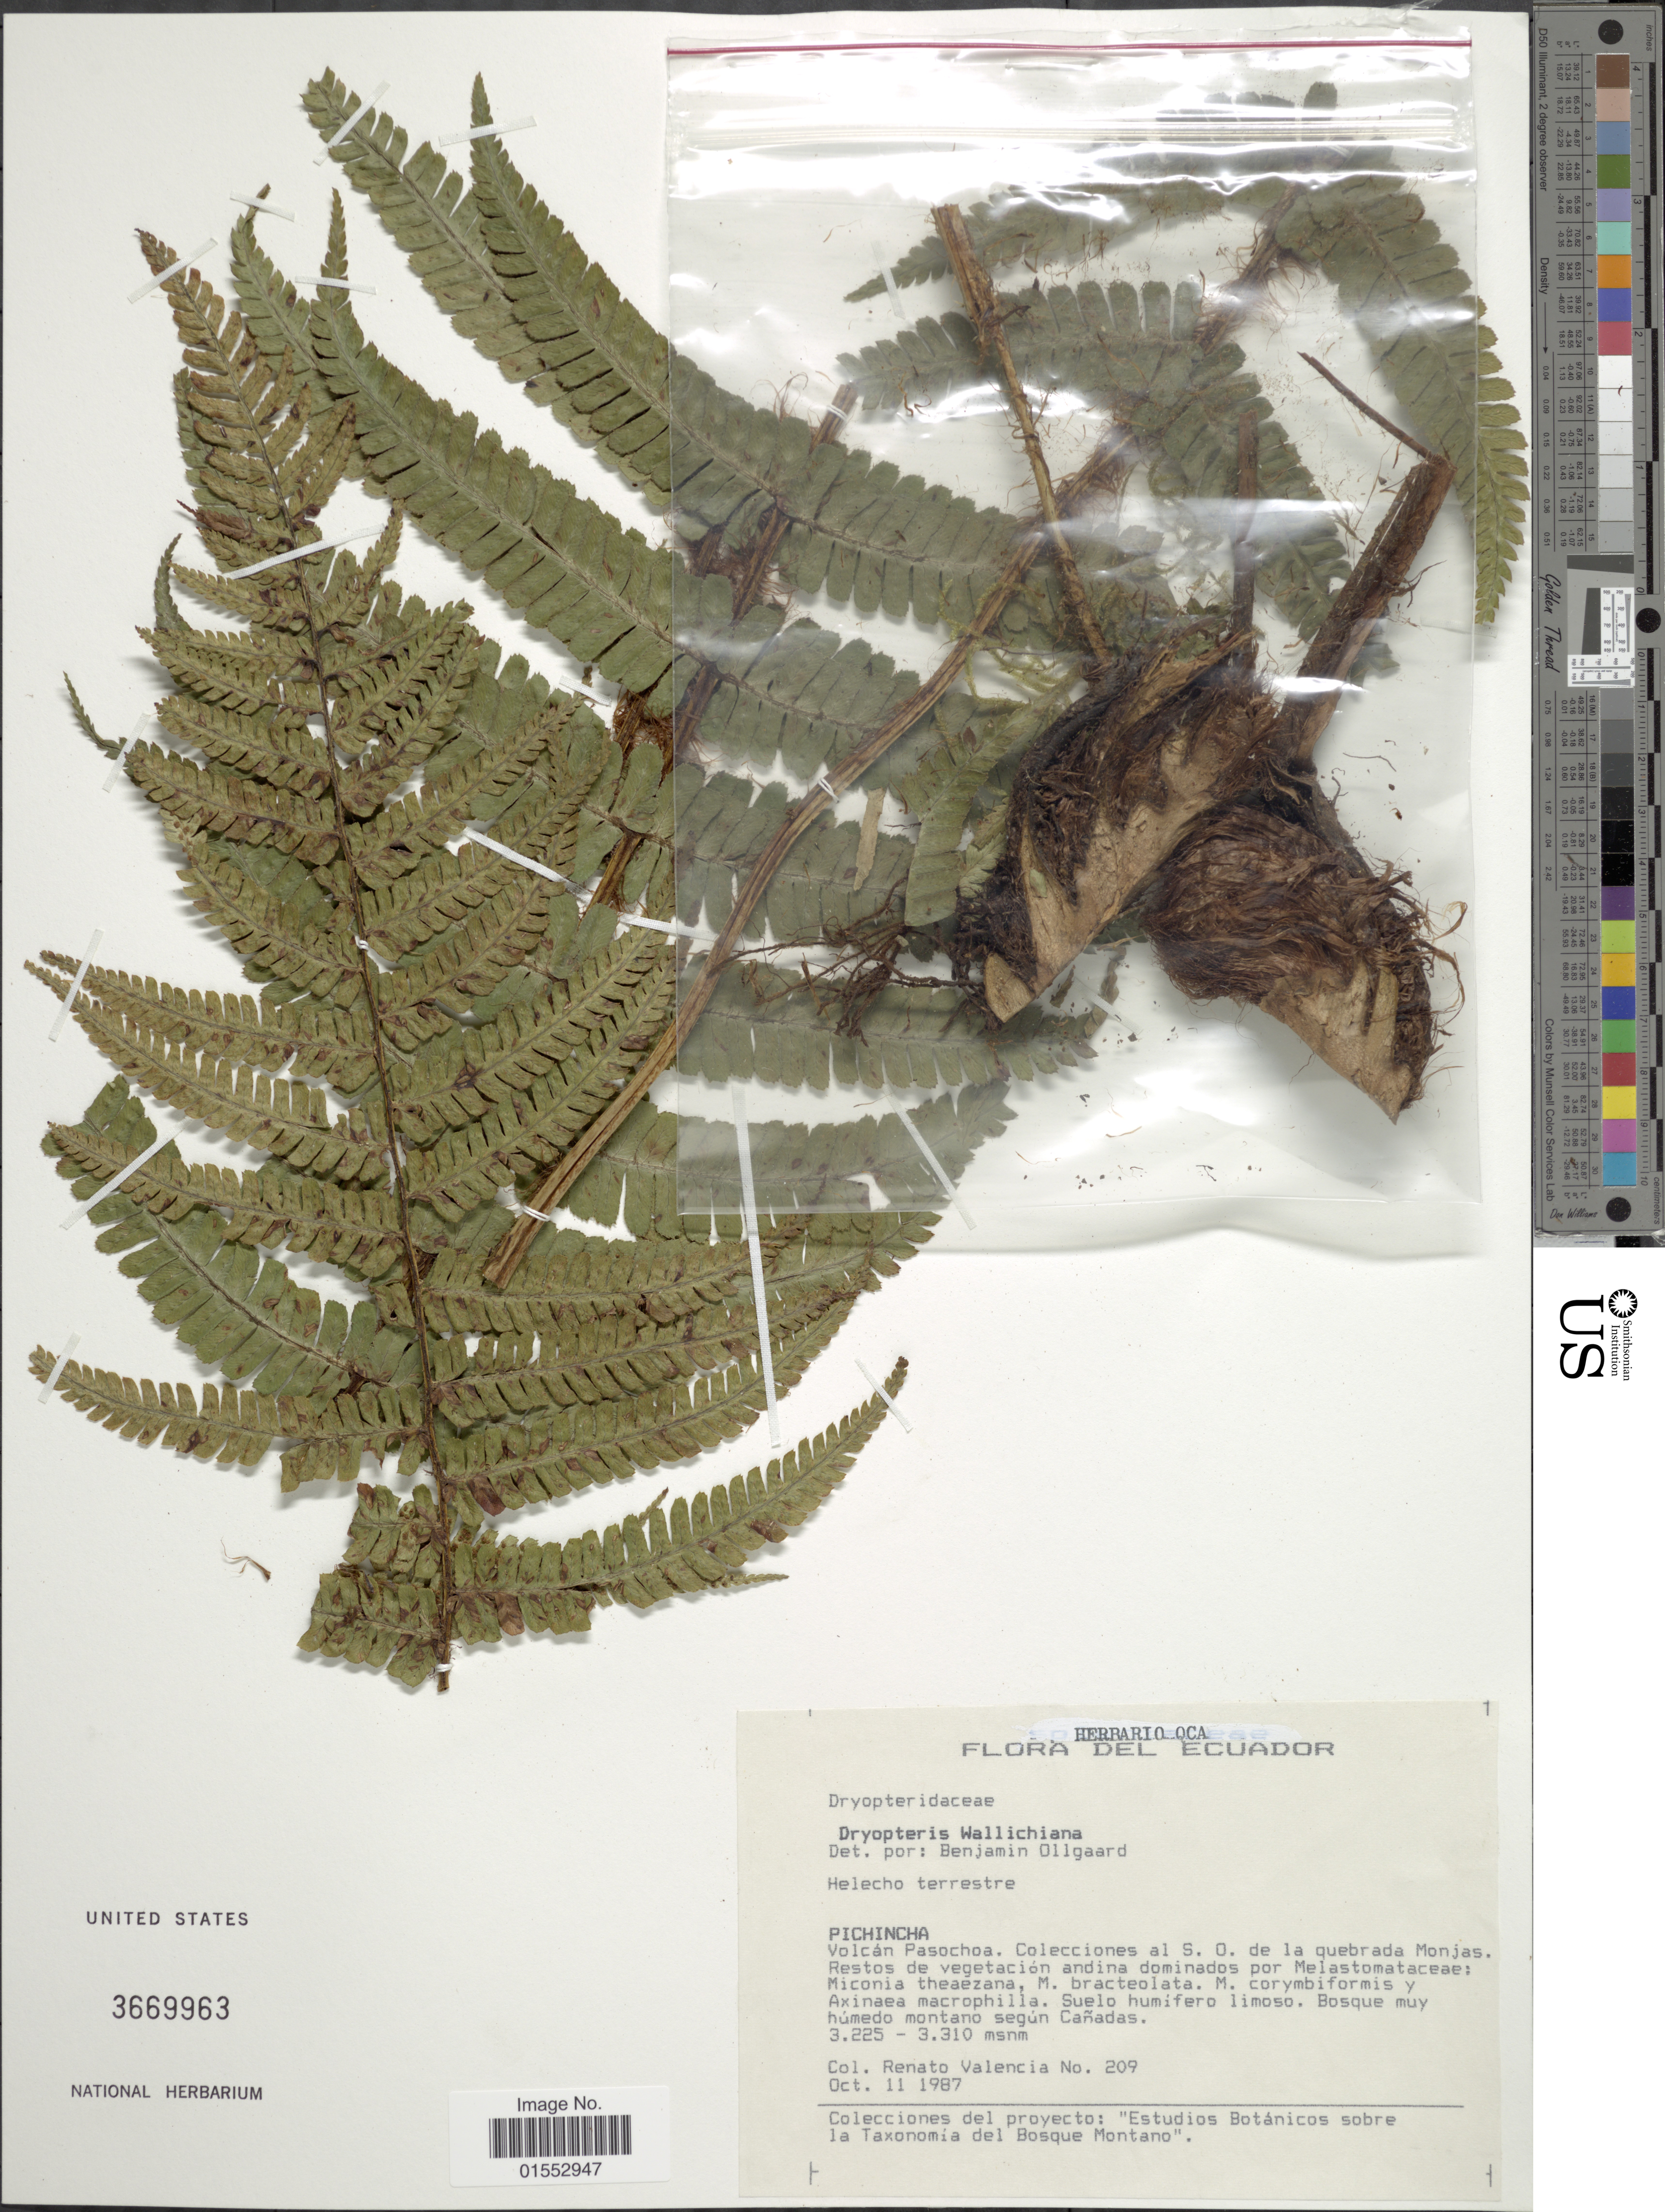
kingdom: Plantae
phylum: Tracheophyta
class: Polypodiopsida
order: Polypodiales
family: Dryopteridaceae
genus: Dryopteris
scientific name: Dryopteris wallichiana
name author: (Spreng.) Hyl.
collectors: R. Valencia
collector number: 209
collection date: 1987-10-11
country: Ecuador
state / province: Pichincha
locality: Pichincha. Volcan Pasochoa. Colecciones al S. O. de la quebrada Monjas. restos de vegetation andina dominados por Melastomataceae. Bosque muy humeda montano segun Canadas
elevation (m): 3225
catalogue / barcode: US 3669963